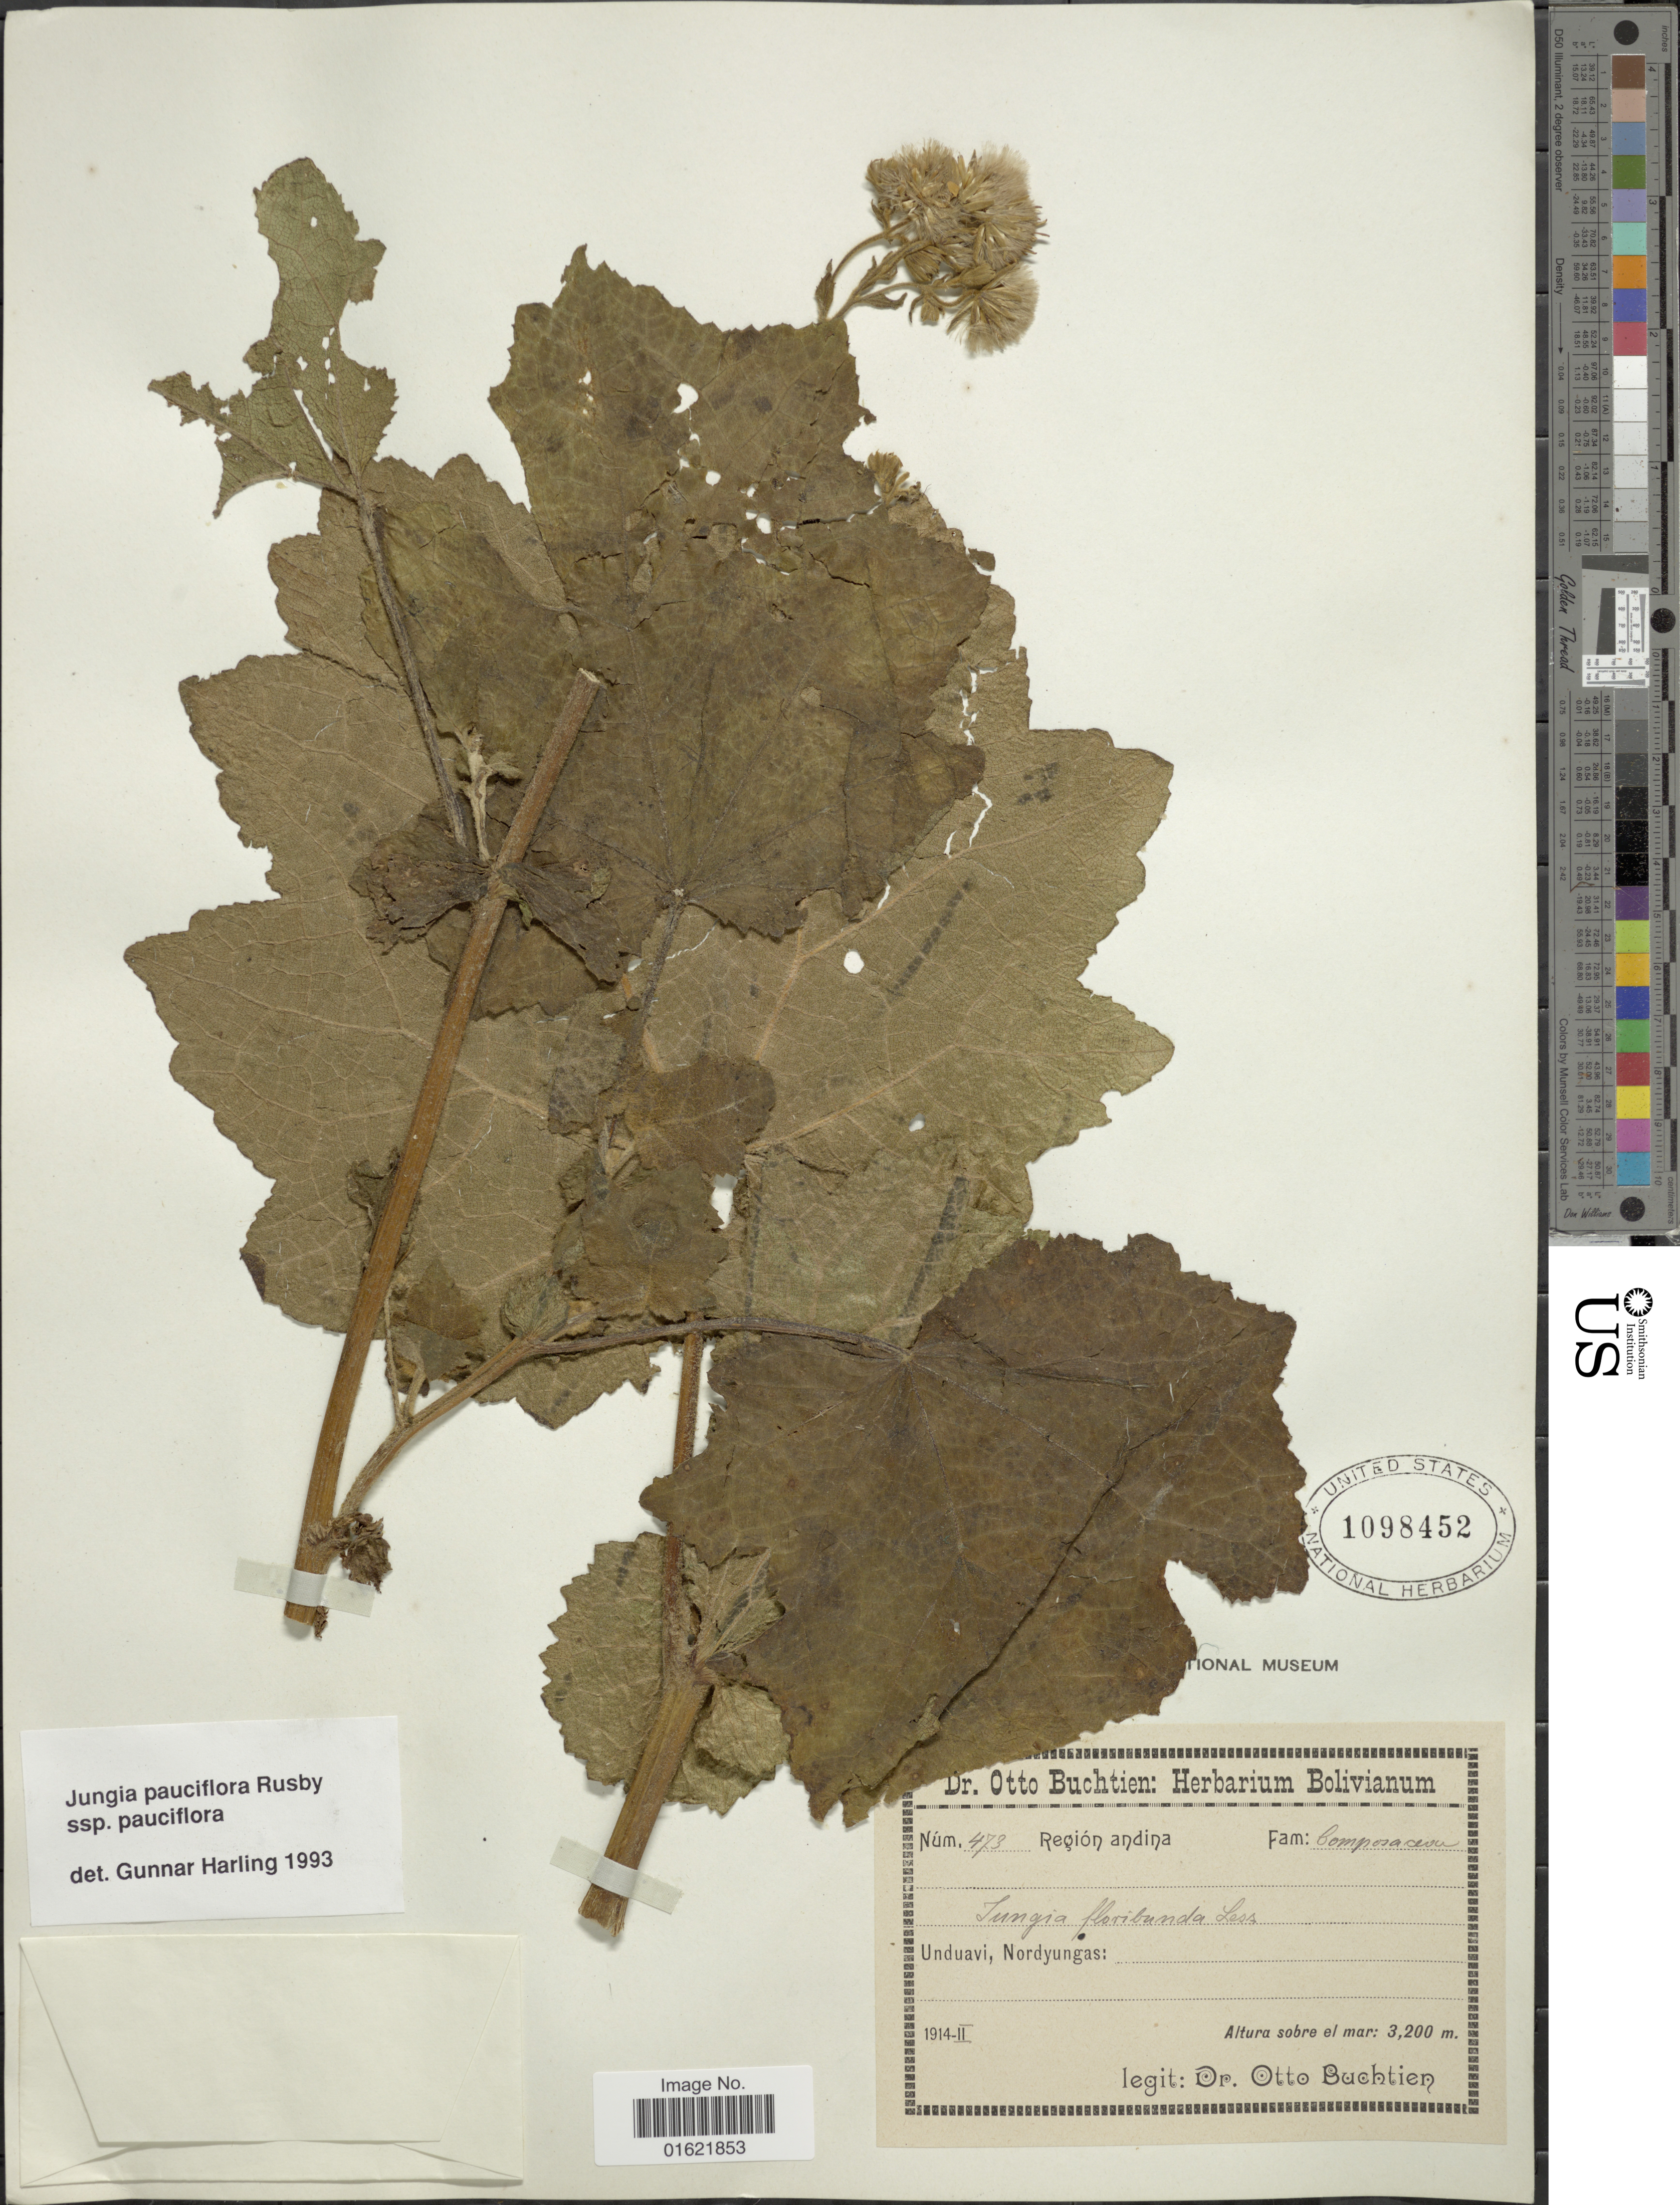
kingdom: Plantae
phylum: Tracheophyta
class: Magnoliopsida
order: Asterales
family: Asteraceae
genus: Jungia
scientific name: Jungia pauciflora subsp. pauciflora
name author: Rusby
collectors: O. Buchtien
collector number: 478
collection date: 1914-02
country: Bolivia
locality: Unduavi, Nordyungas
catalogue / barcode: US 1098452